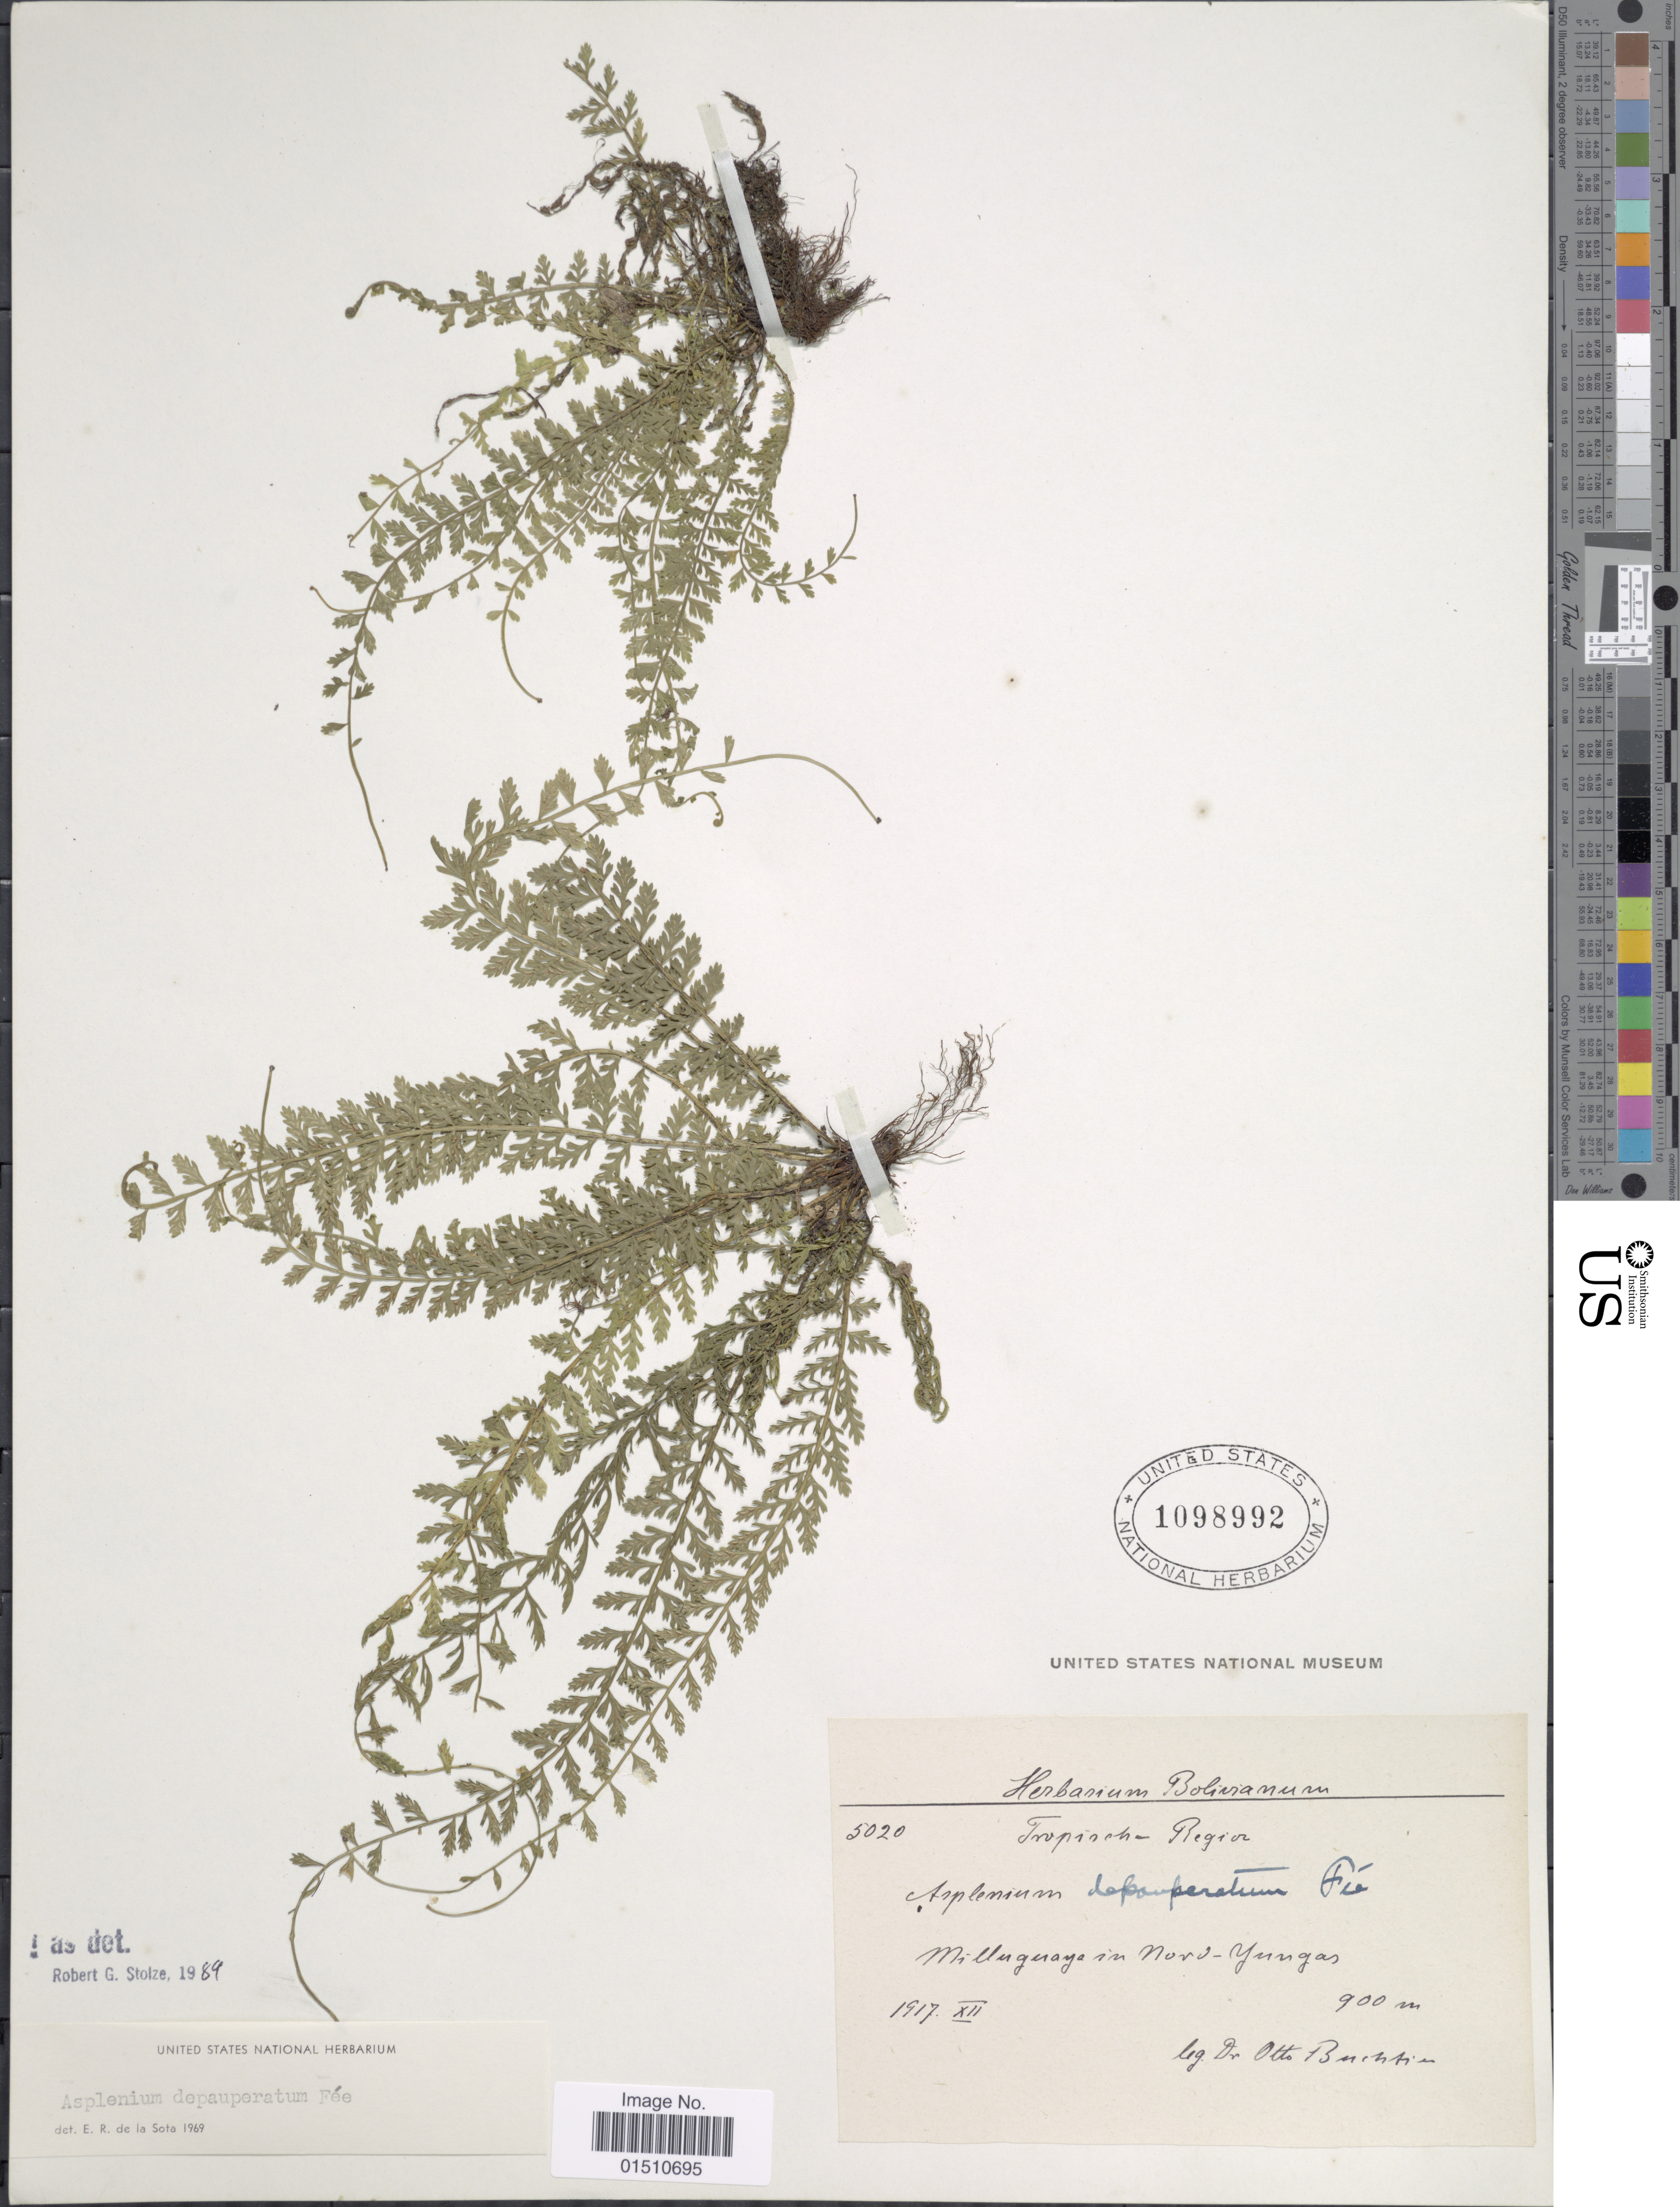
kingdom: Plantae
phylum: Tracheophyta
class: Polypodiopsida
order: Polypodiales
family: Aspleniaceae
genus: Asplenium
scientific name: Asplenium depauperatum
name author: Fée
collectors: O. Buchtien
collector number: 5020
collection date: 1917-12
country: Bolivia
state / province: La Paz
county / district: Nor Yungas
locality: Milluguaya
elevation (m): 900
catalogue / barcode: US 1098992